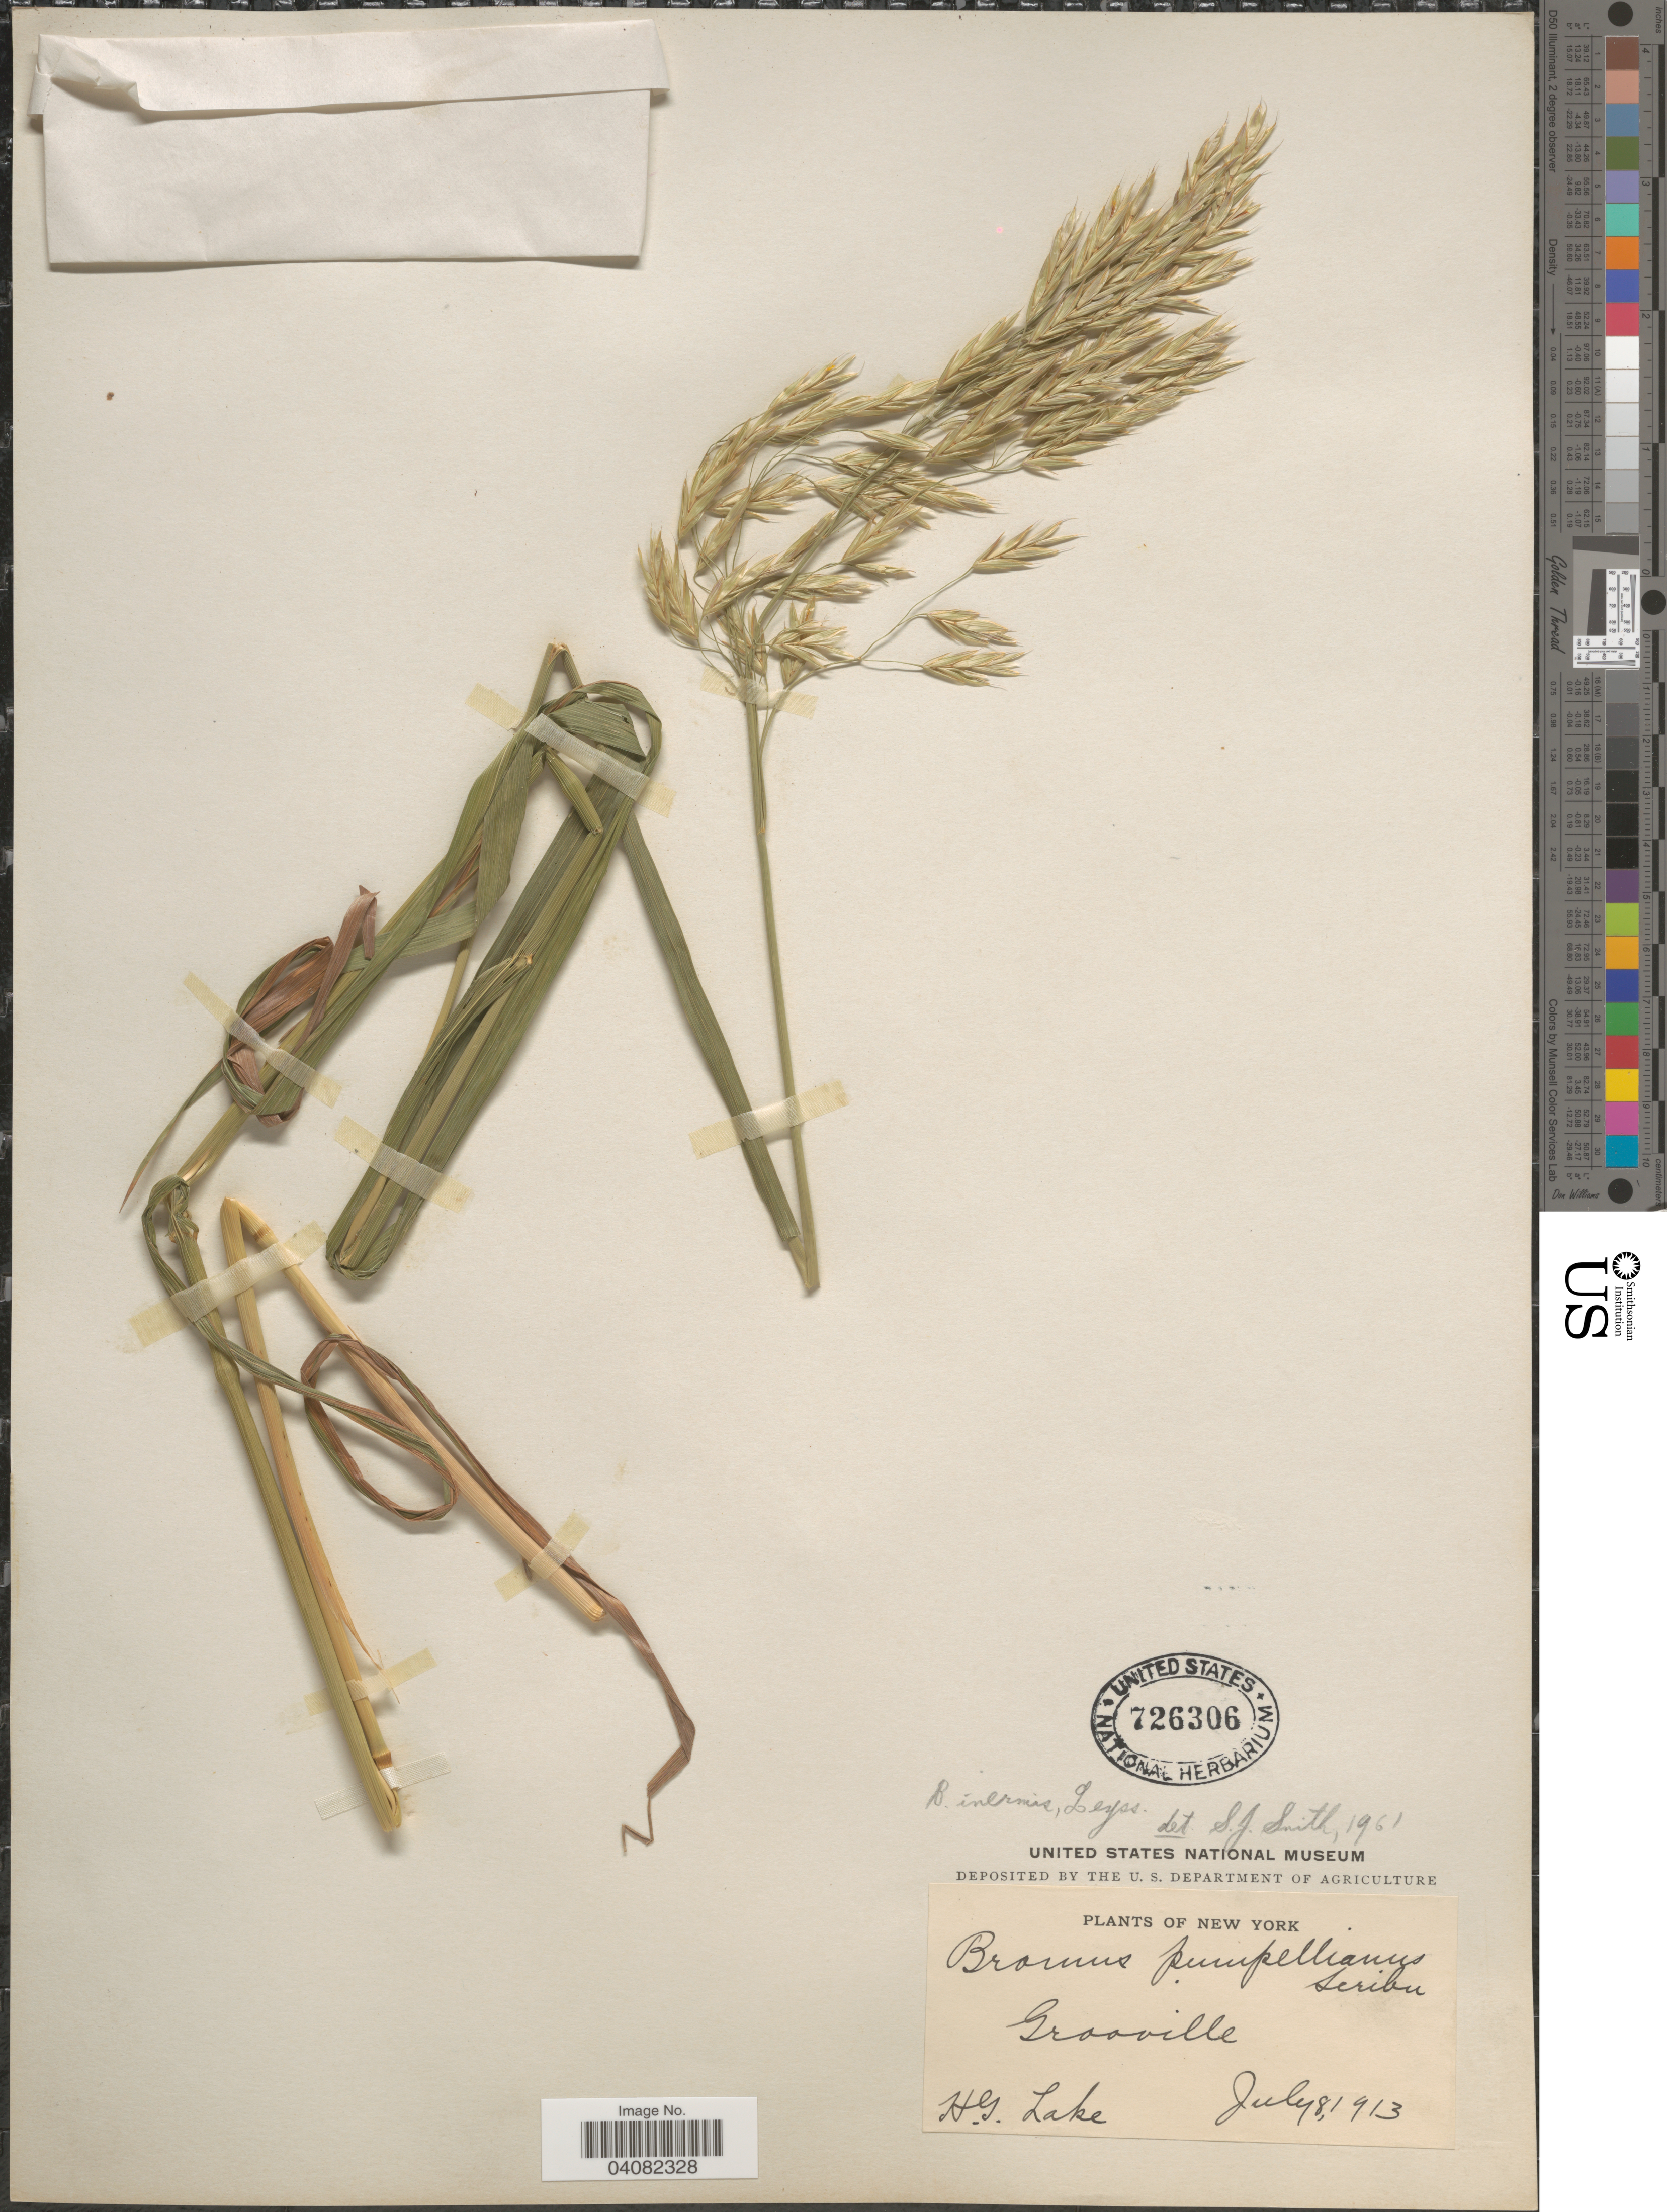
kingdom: Plantae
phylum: Tracheophyta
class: Liliopsida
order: Poales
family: Poaceae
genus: Bromus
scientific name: Bromus inermis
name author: Leyss.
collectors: H. Lake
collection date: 1913-07-08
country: United States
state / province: New York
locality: Grooville.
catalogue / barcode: US 726306